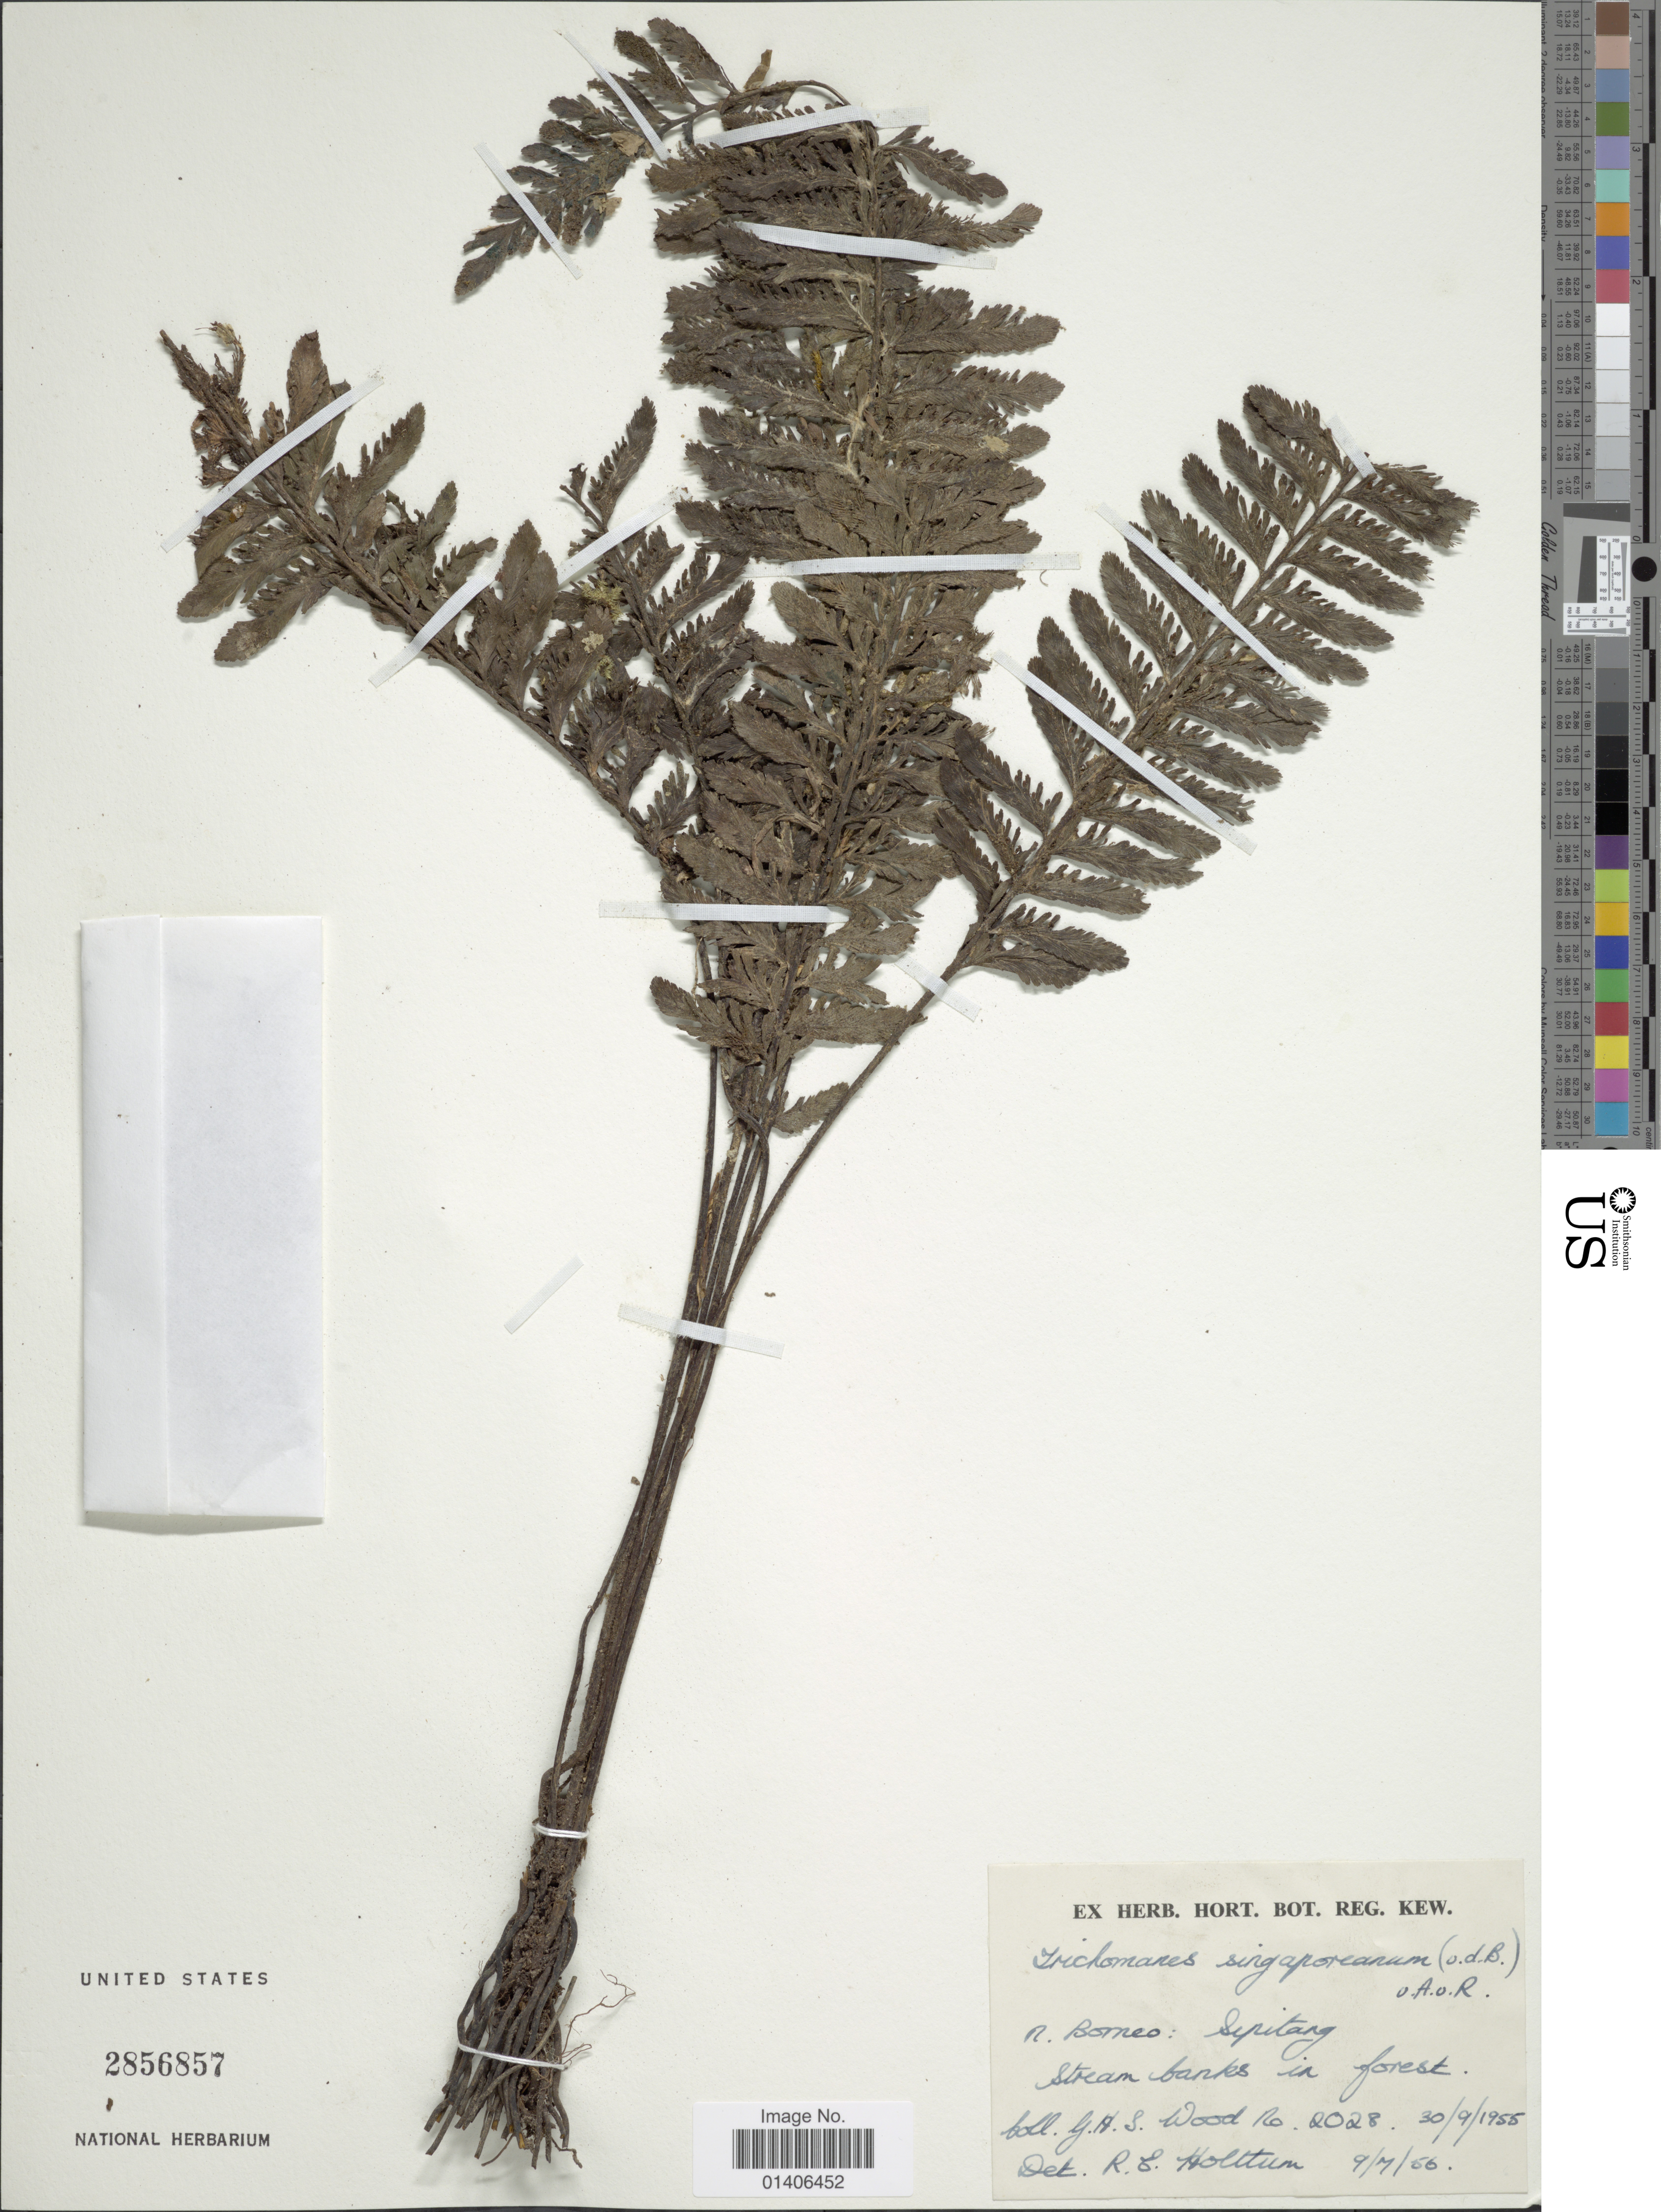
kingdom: Plantae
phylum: Tracheophyta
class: Polypodiopsida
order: Hymenophyllales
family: Hymenophyllaceae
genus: Cephalomanes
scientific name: Cephalomanes singaporianum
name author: Bosch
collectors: G. Wood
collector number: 2028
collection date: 1955-09-30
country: Malaysia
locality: North Borneo: Sipitang [interpreted]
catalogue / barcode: US 2856857